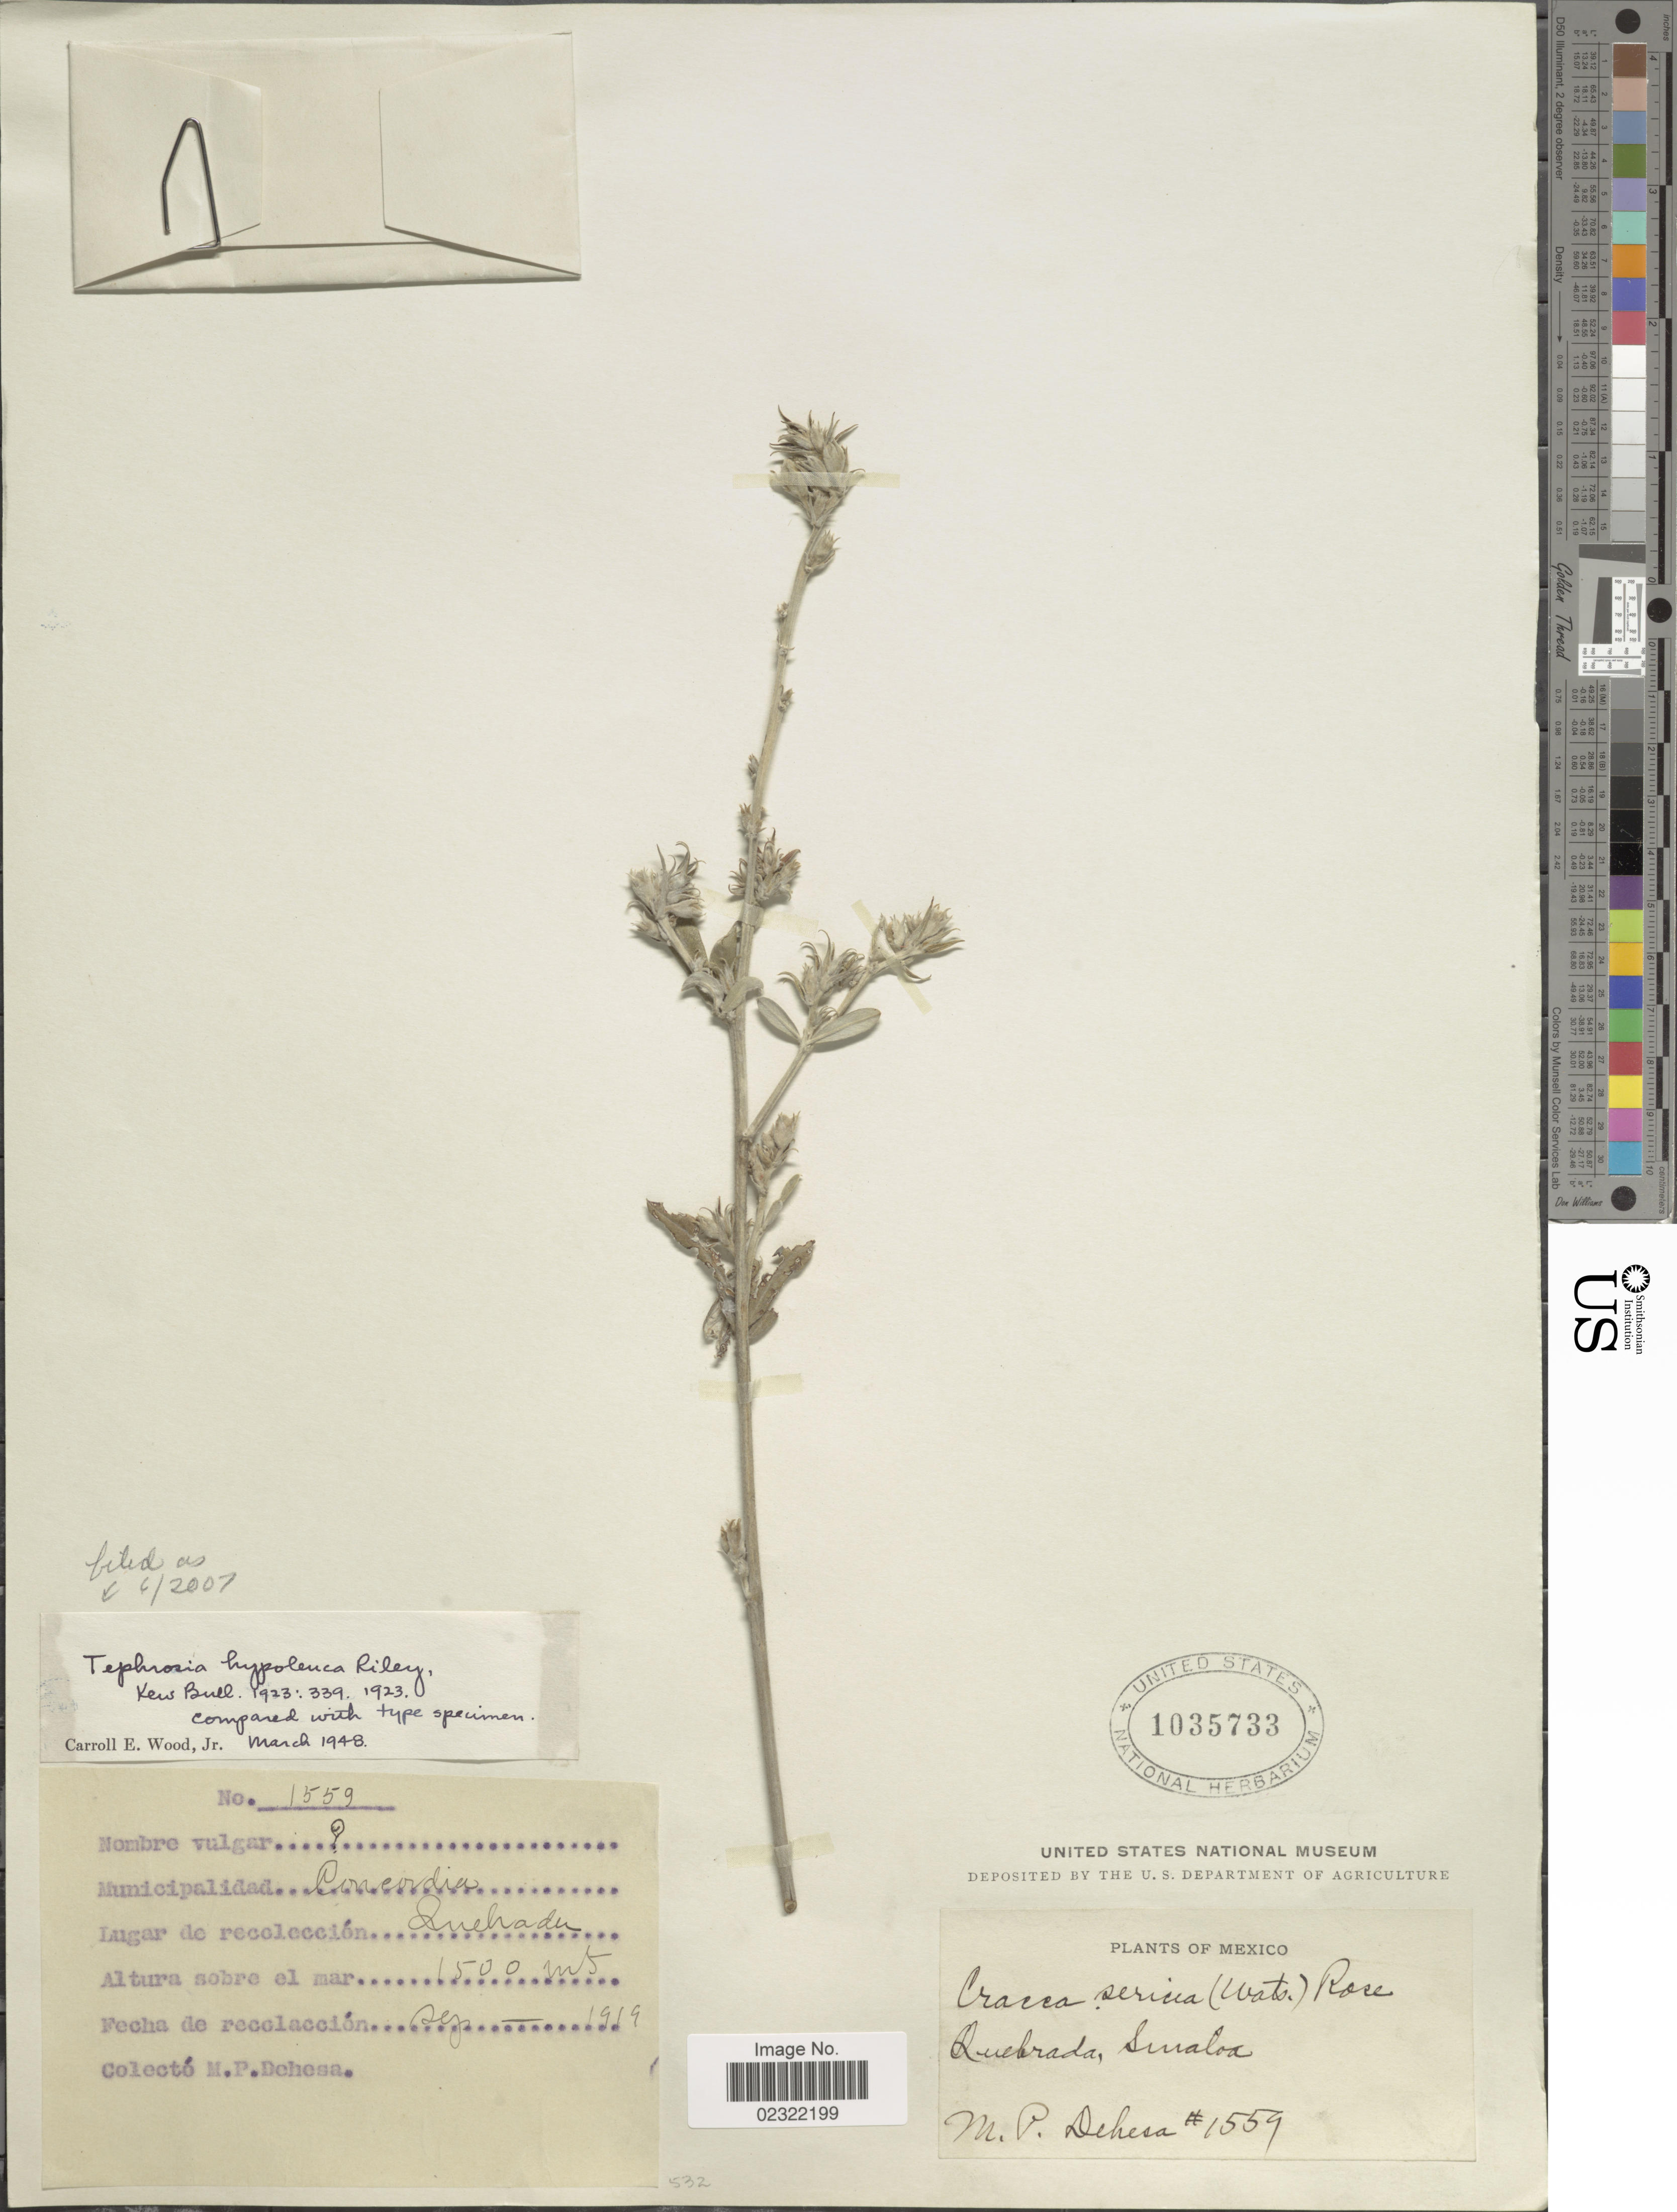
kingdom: Plantae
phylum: Tracheophyta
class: Magnoliopsida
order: Fabales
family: Fabaceae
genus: Tephrosia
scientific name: Tephrosia hypoleuca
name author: L. Riley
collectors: M. Dehesa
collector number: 1559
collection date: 1919-09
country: Mexico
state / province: Sinaloa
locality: Quebrada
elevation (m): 1500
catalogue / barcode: US 1035733